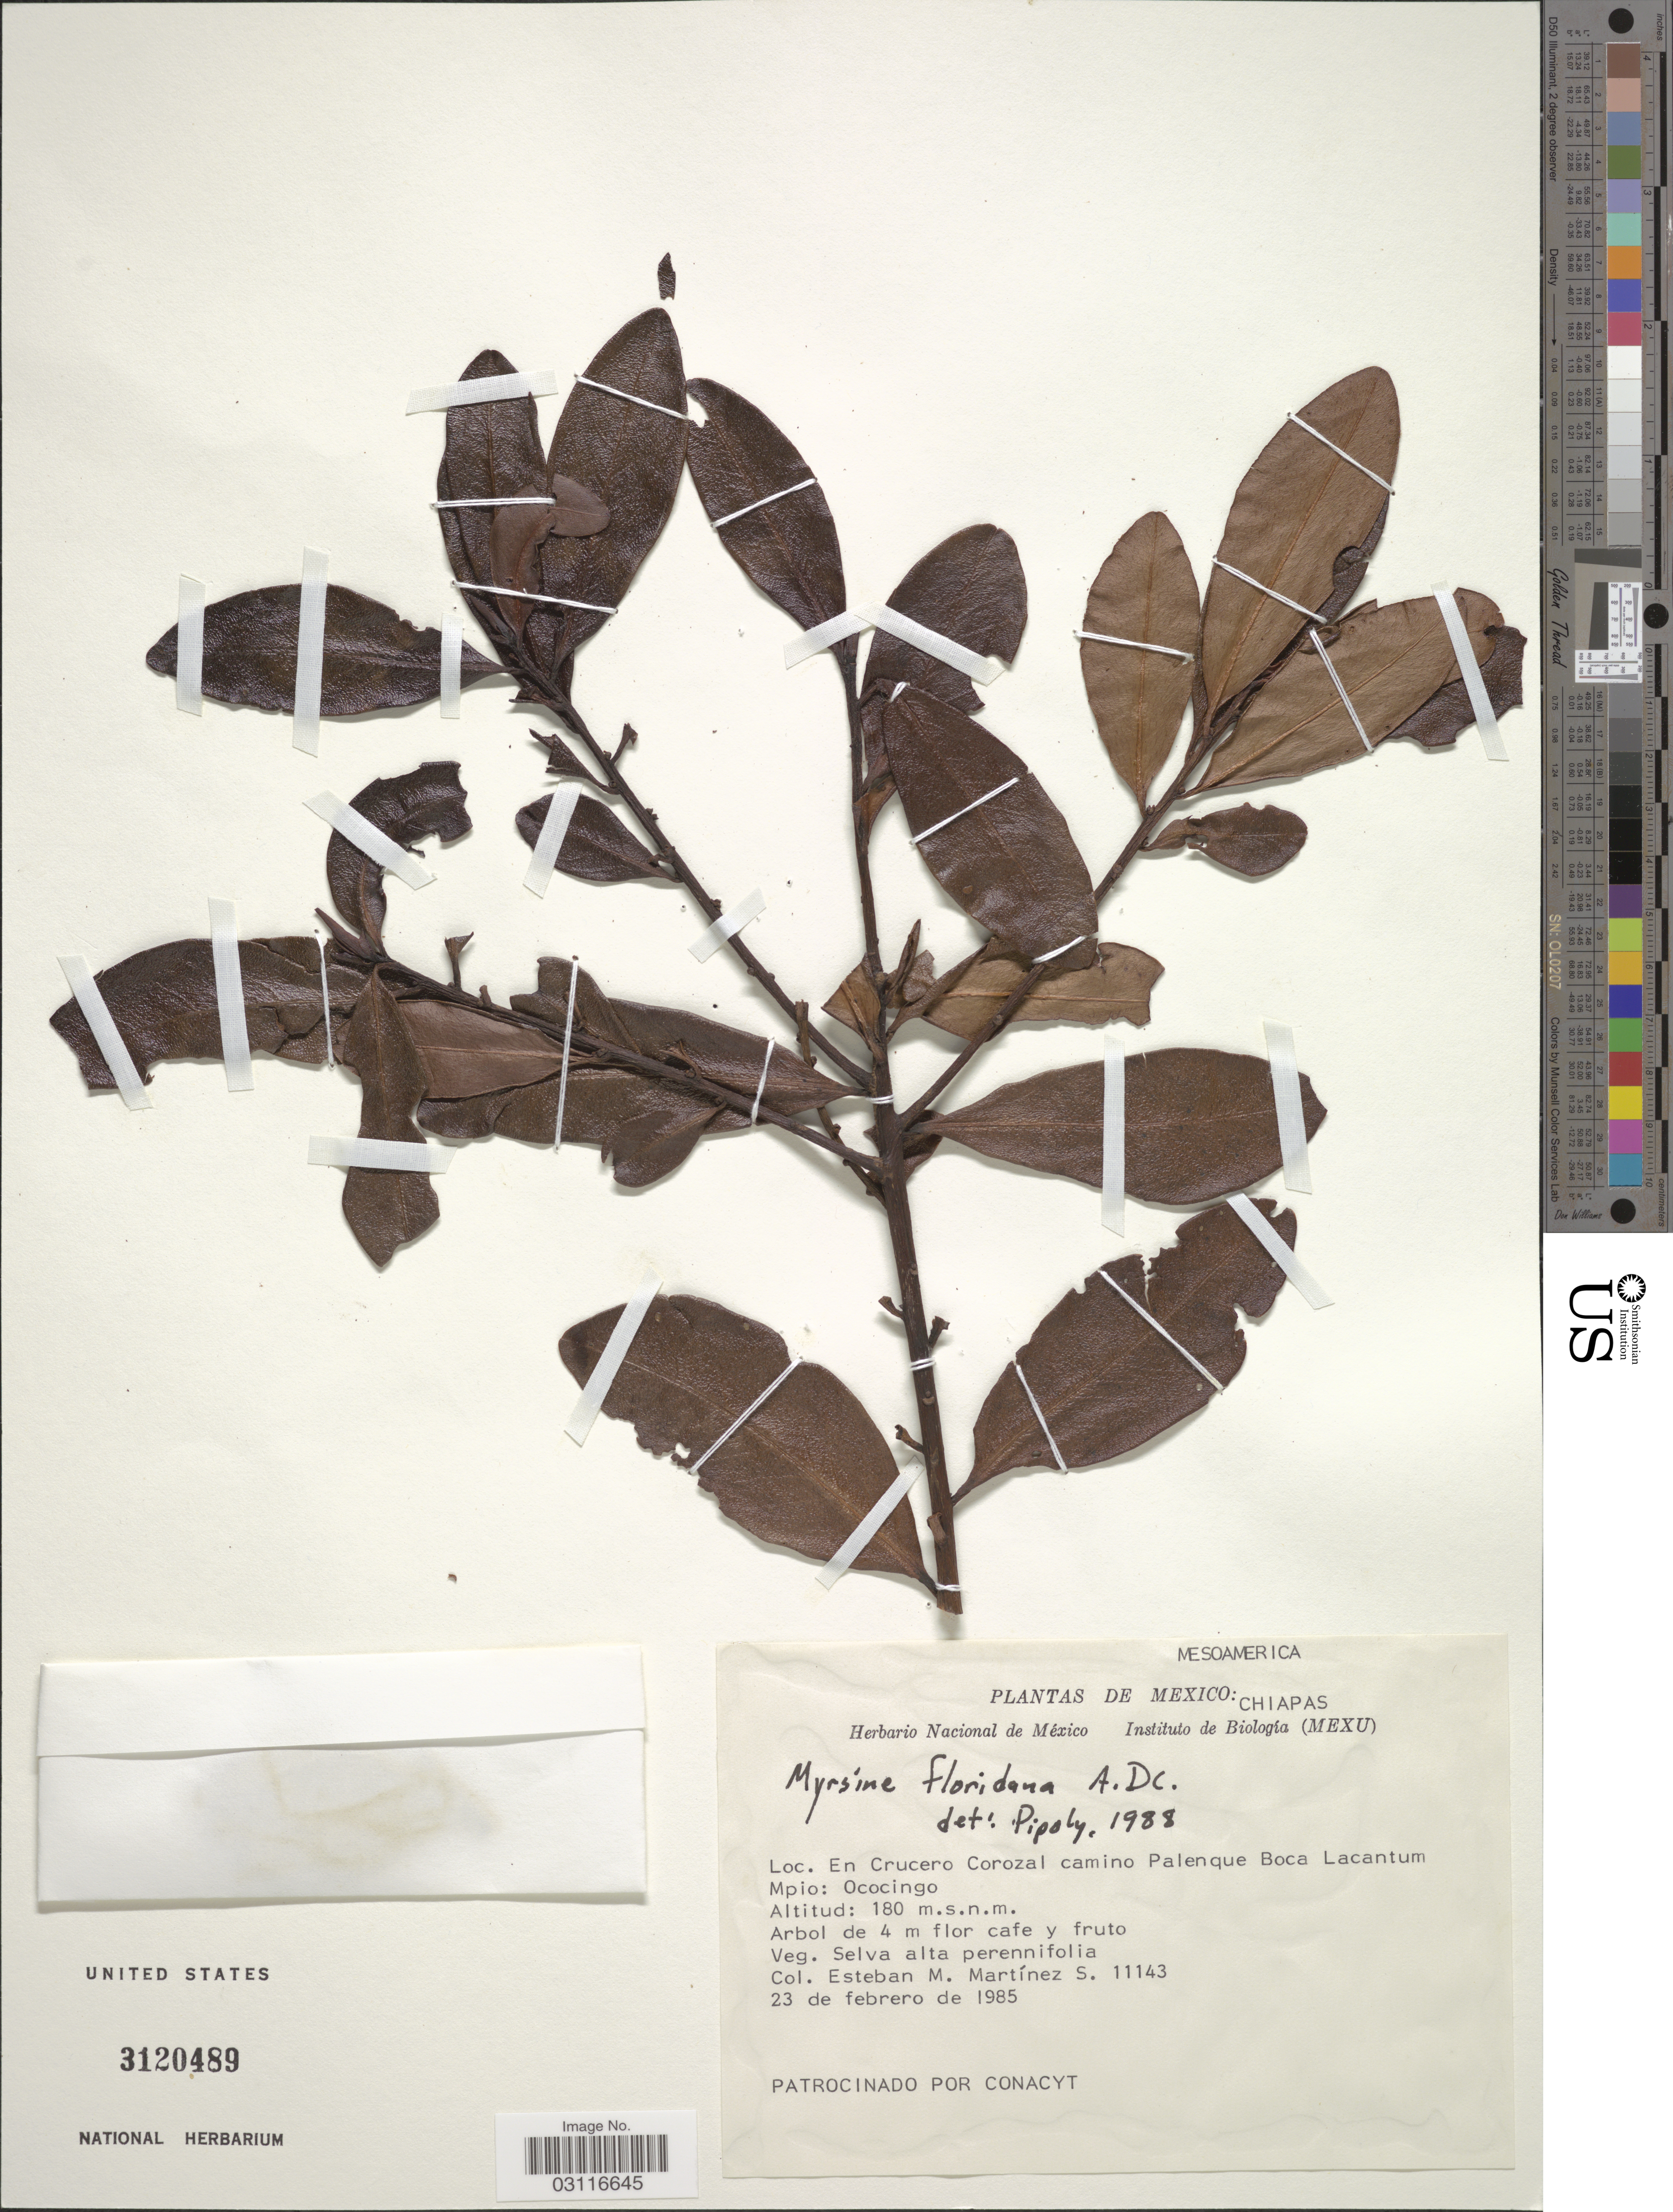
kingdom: Plantae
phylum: Tracheophyta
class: Magnoliopsida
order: Ericales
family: Primulaceae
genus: Myrsine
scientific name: Myrsine floridana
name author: A. DC.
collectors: E. M. Martínez S.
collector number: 11143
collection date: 1985-02-23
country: Mexico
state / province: Chiapas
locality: En Crucero Corozal camino Palenque Boca Lacantum. Mpio: Ococingo.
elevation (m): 180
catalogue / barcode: US 3120489